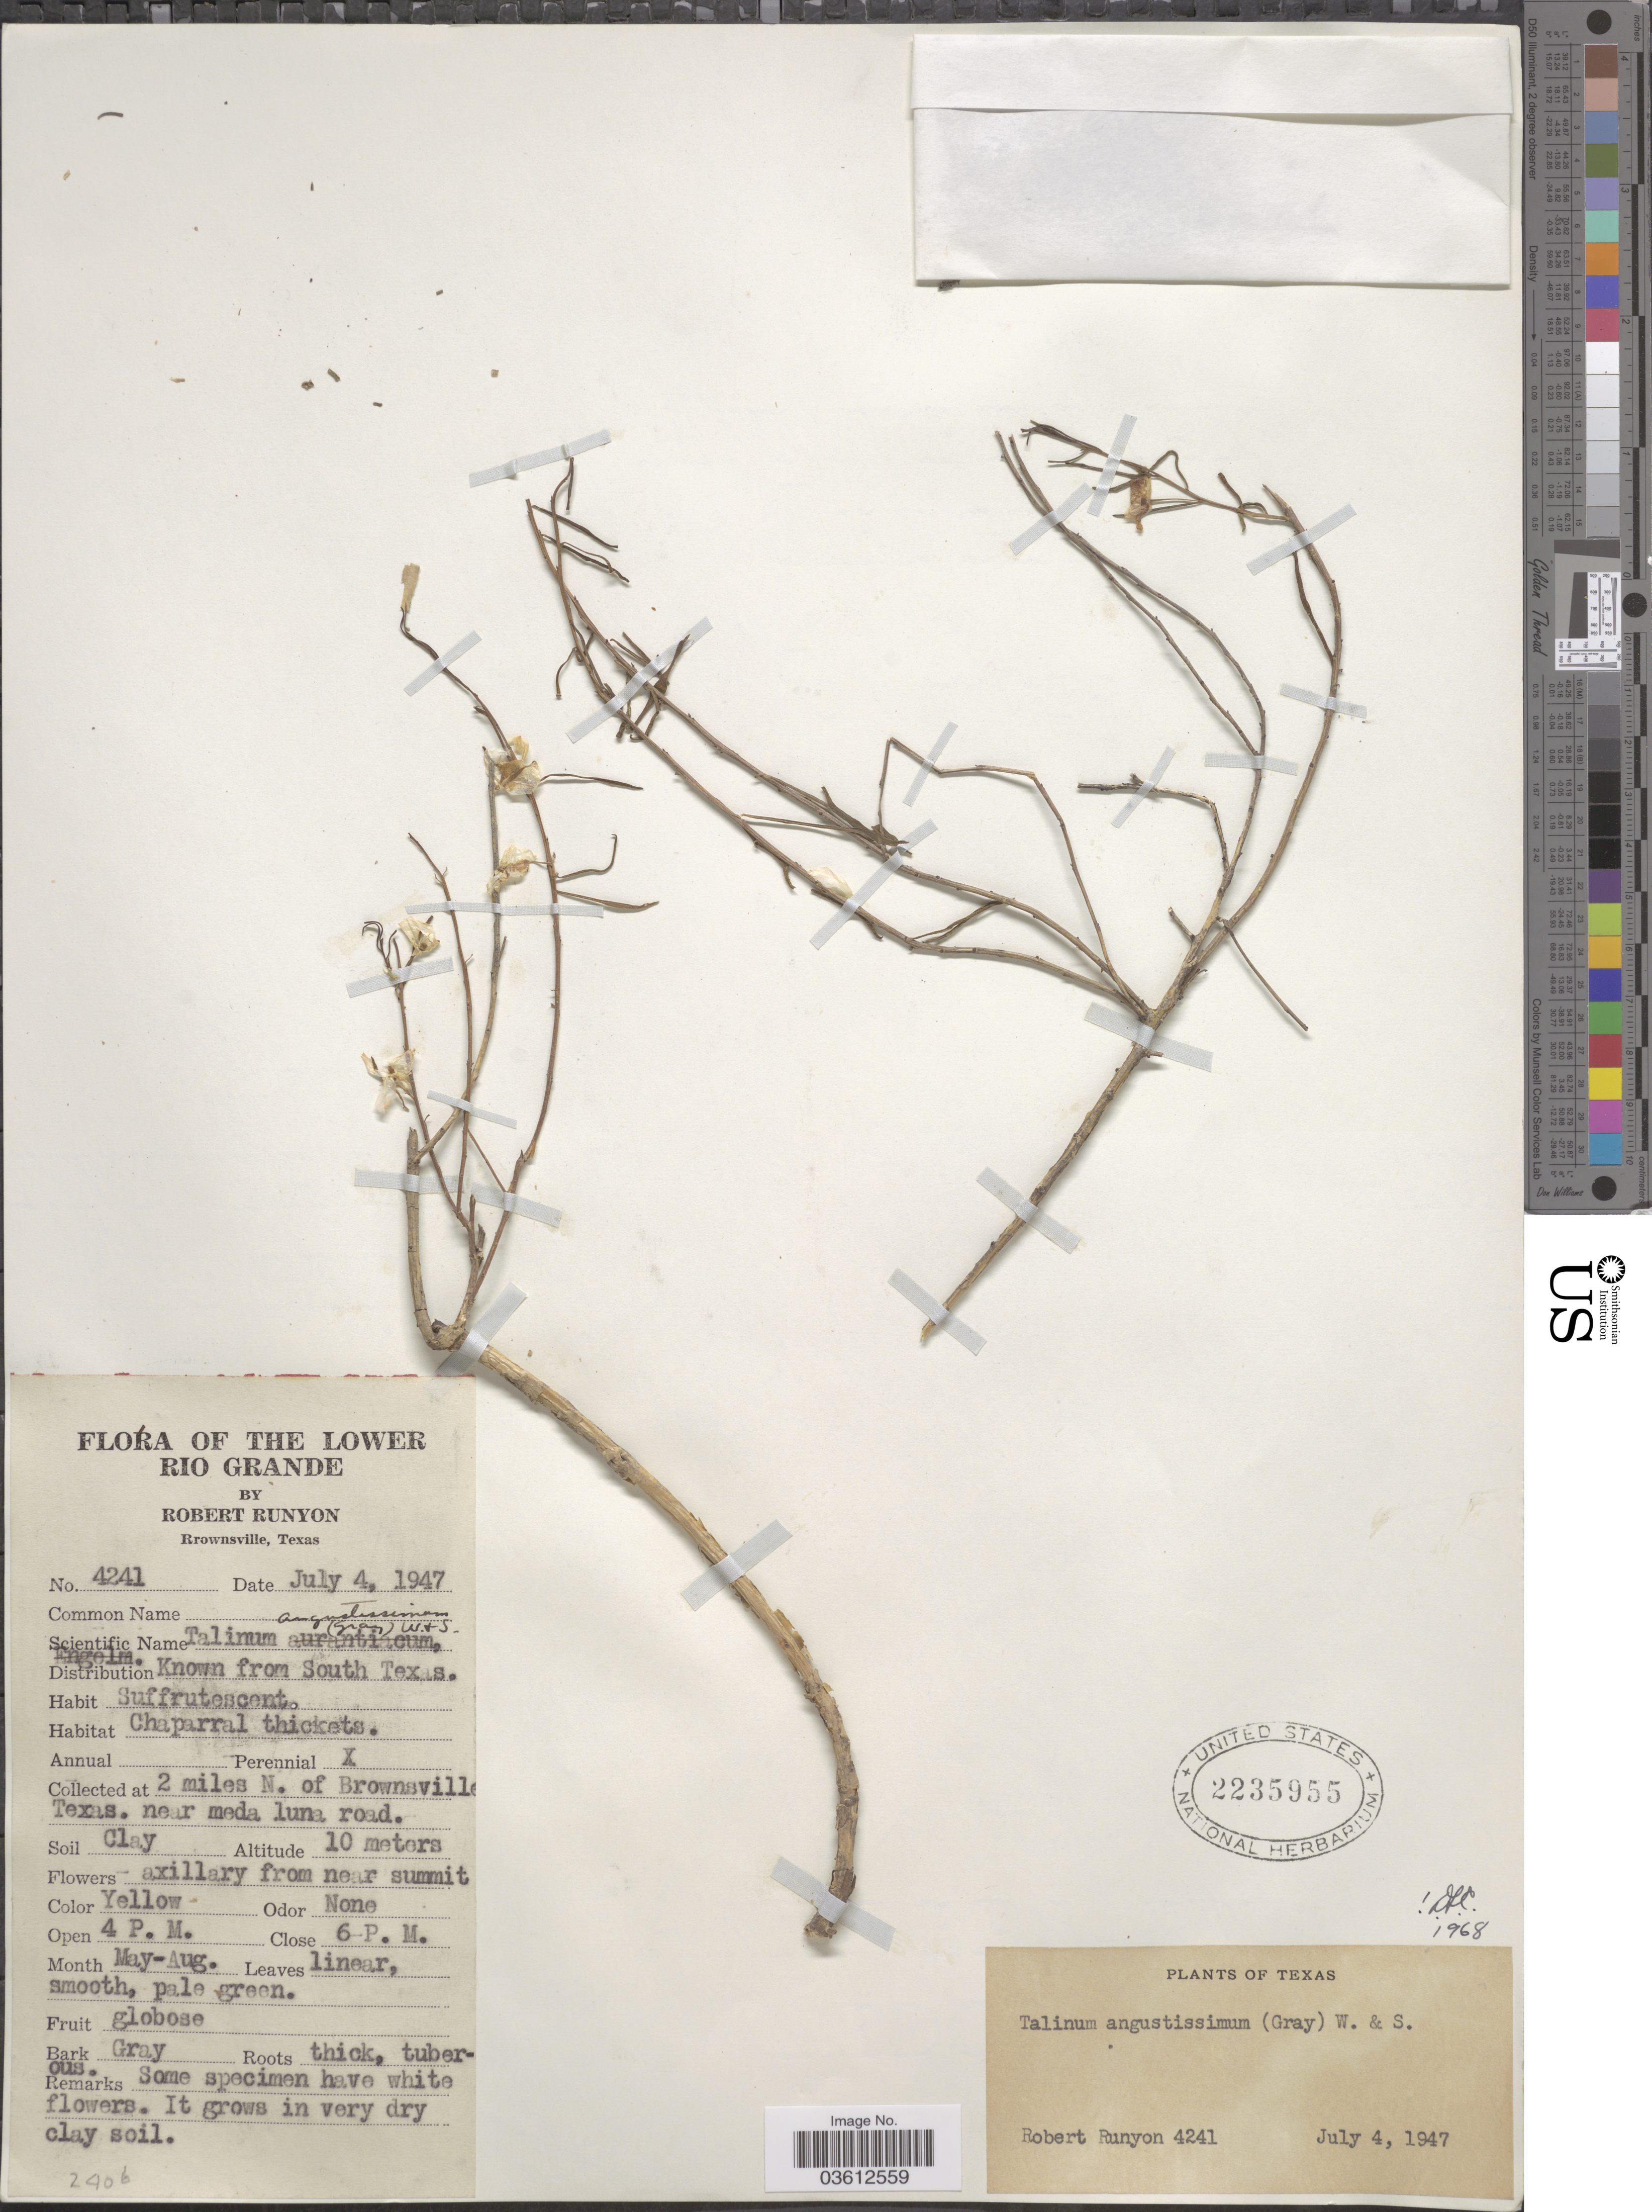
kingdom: Plantae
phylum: Tracheophyta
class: Magnoliopsida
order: Caryophyllales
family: Talinaceae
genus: Talinum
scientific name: Talinum angustissimum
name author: (Engelm.) Wooton & Standl.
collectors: R. Runyon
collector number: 4241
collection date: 1947-07-04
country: United States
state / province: Texas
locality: Lower Rio Grande. 2 miles N. of Brownsville, near meda luna road.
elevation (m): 10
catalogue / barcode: US 2235955